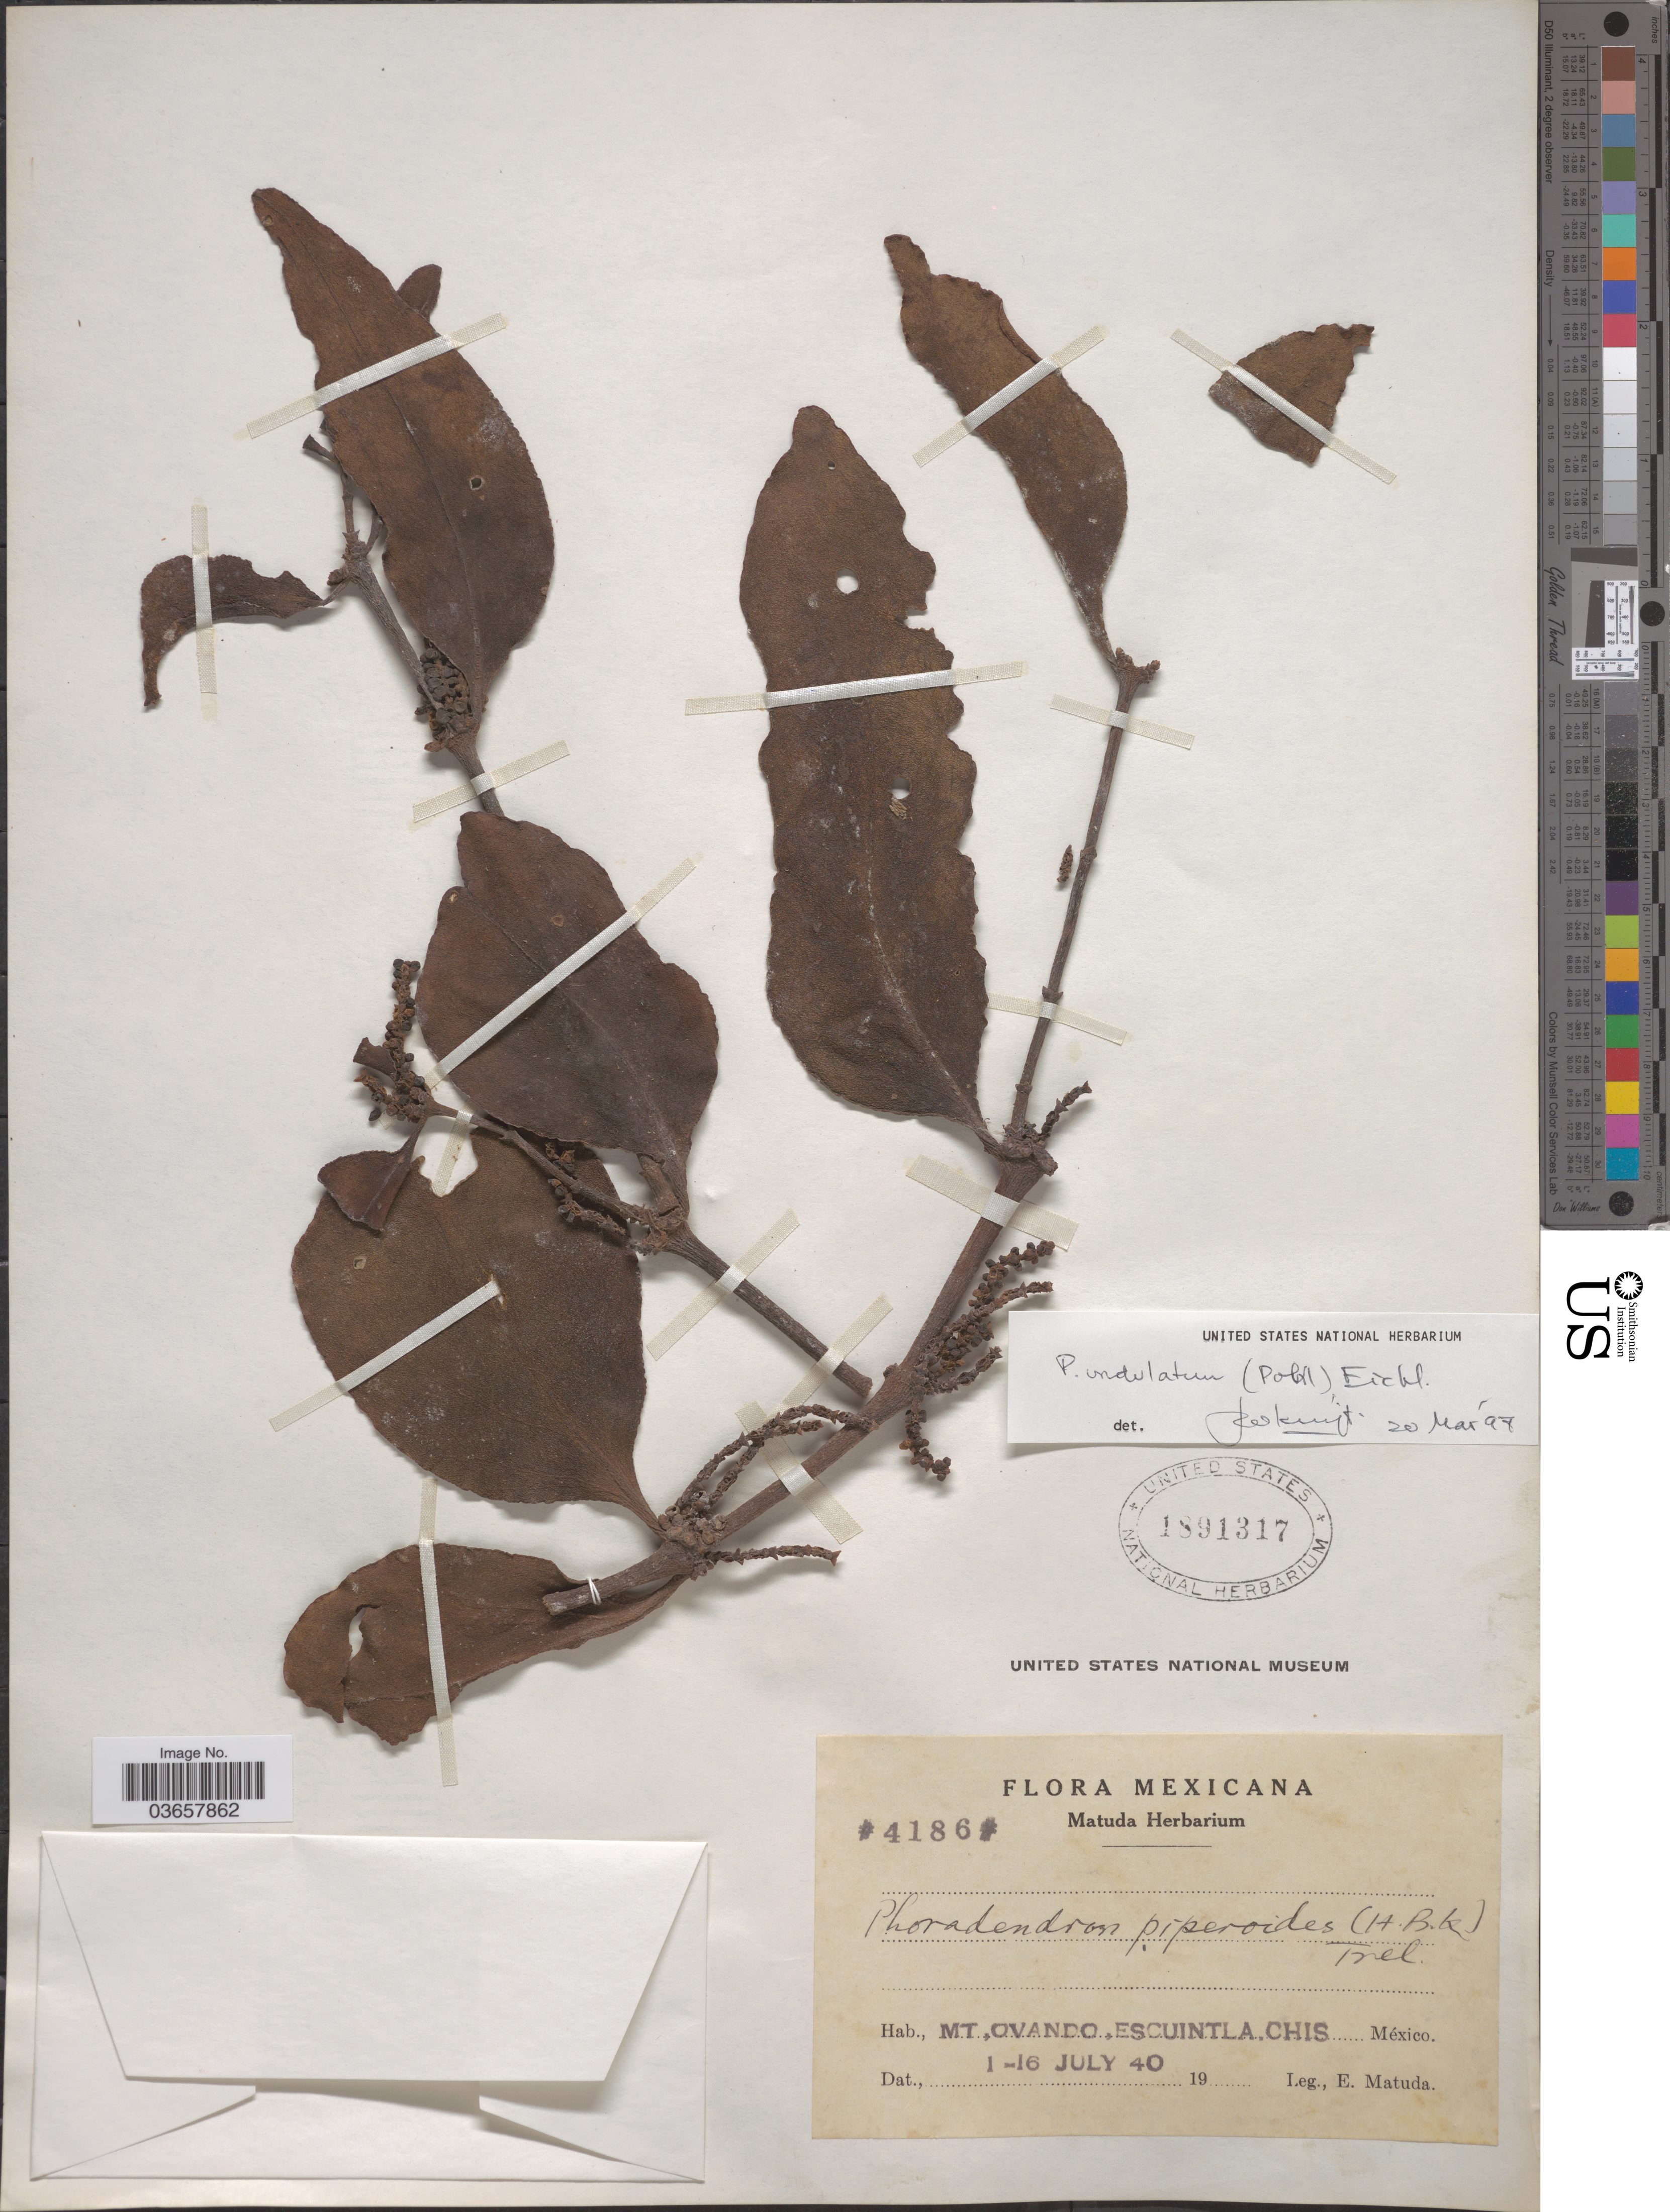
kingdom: Plantae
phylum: Tracheophyta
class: Magnoliopsida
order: Santalales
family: Viscaceae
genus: Phoradendron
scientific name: Phoradendron undulatum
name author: (Pohl ex DC.) Eichler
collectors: E. Matuda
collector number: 4186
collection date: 1940-07-01/1940-07-16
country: Mexico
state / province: Chiapas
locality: Mt. Ovando, Escuintla.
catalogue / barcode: US 1891317